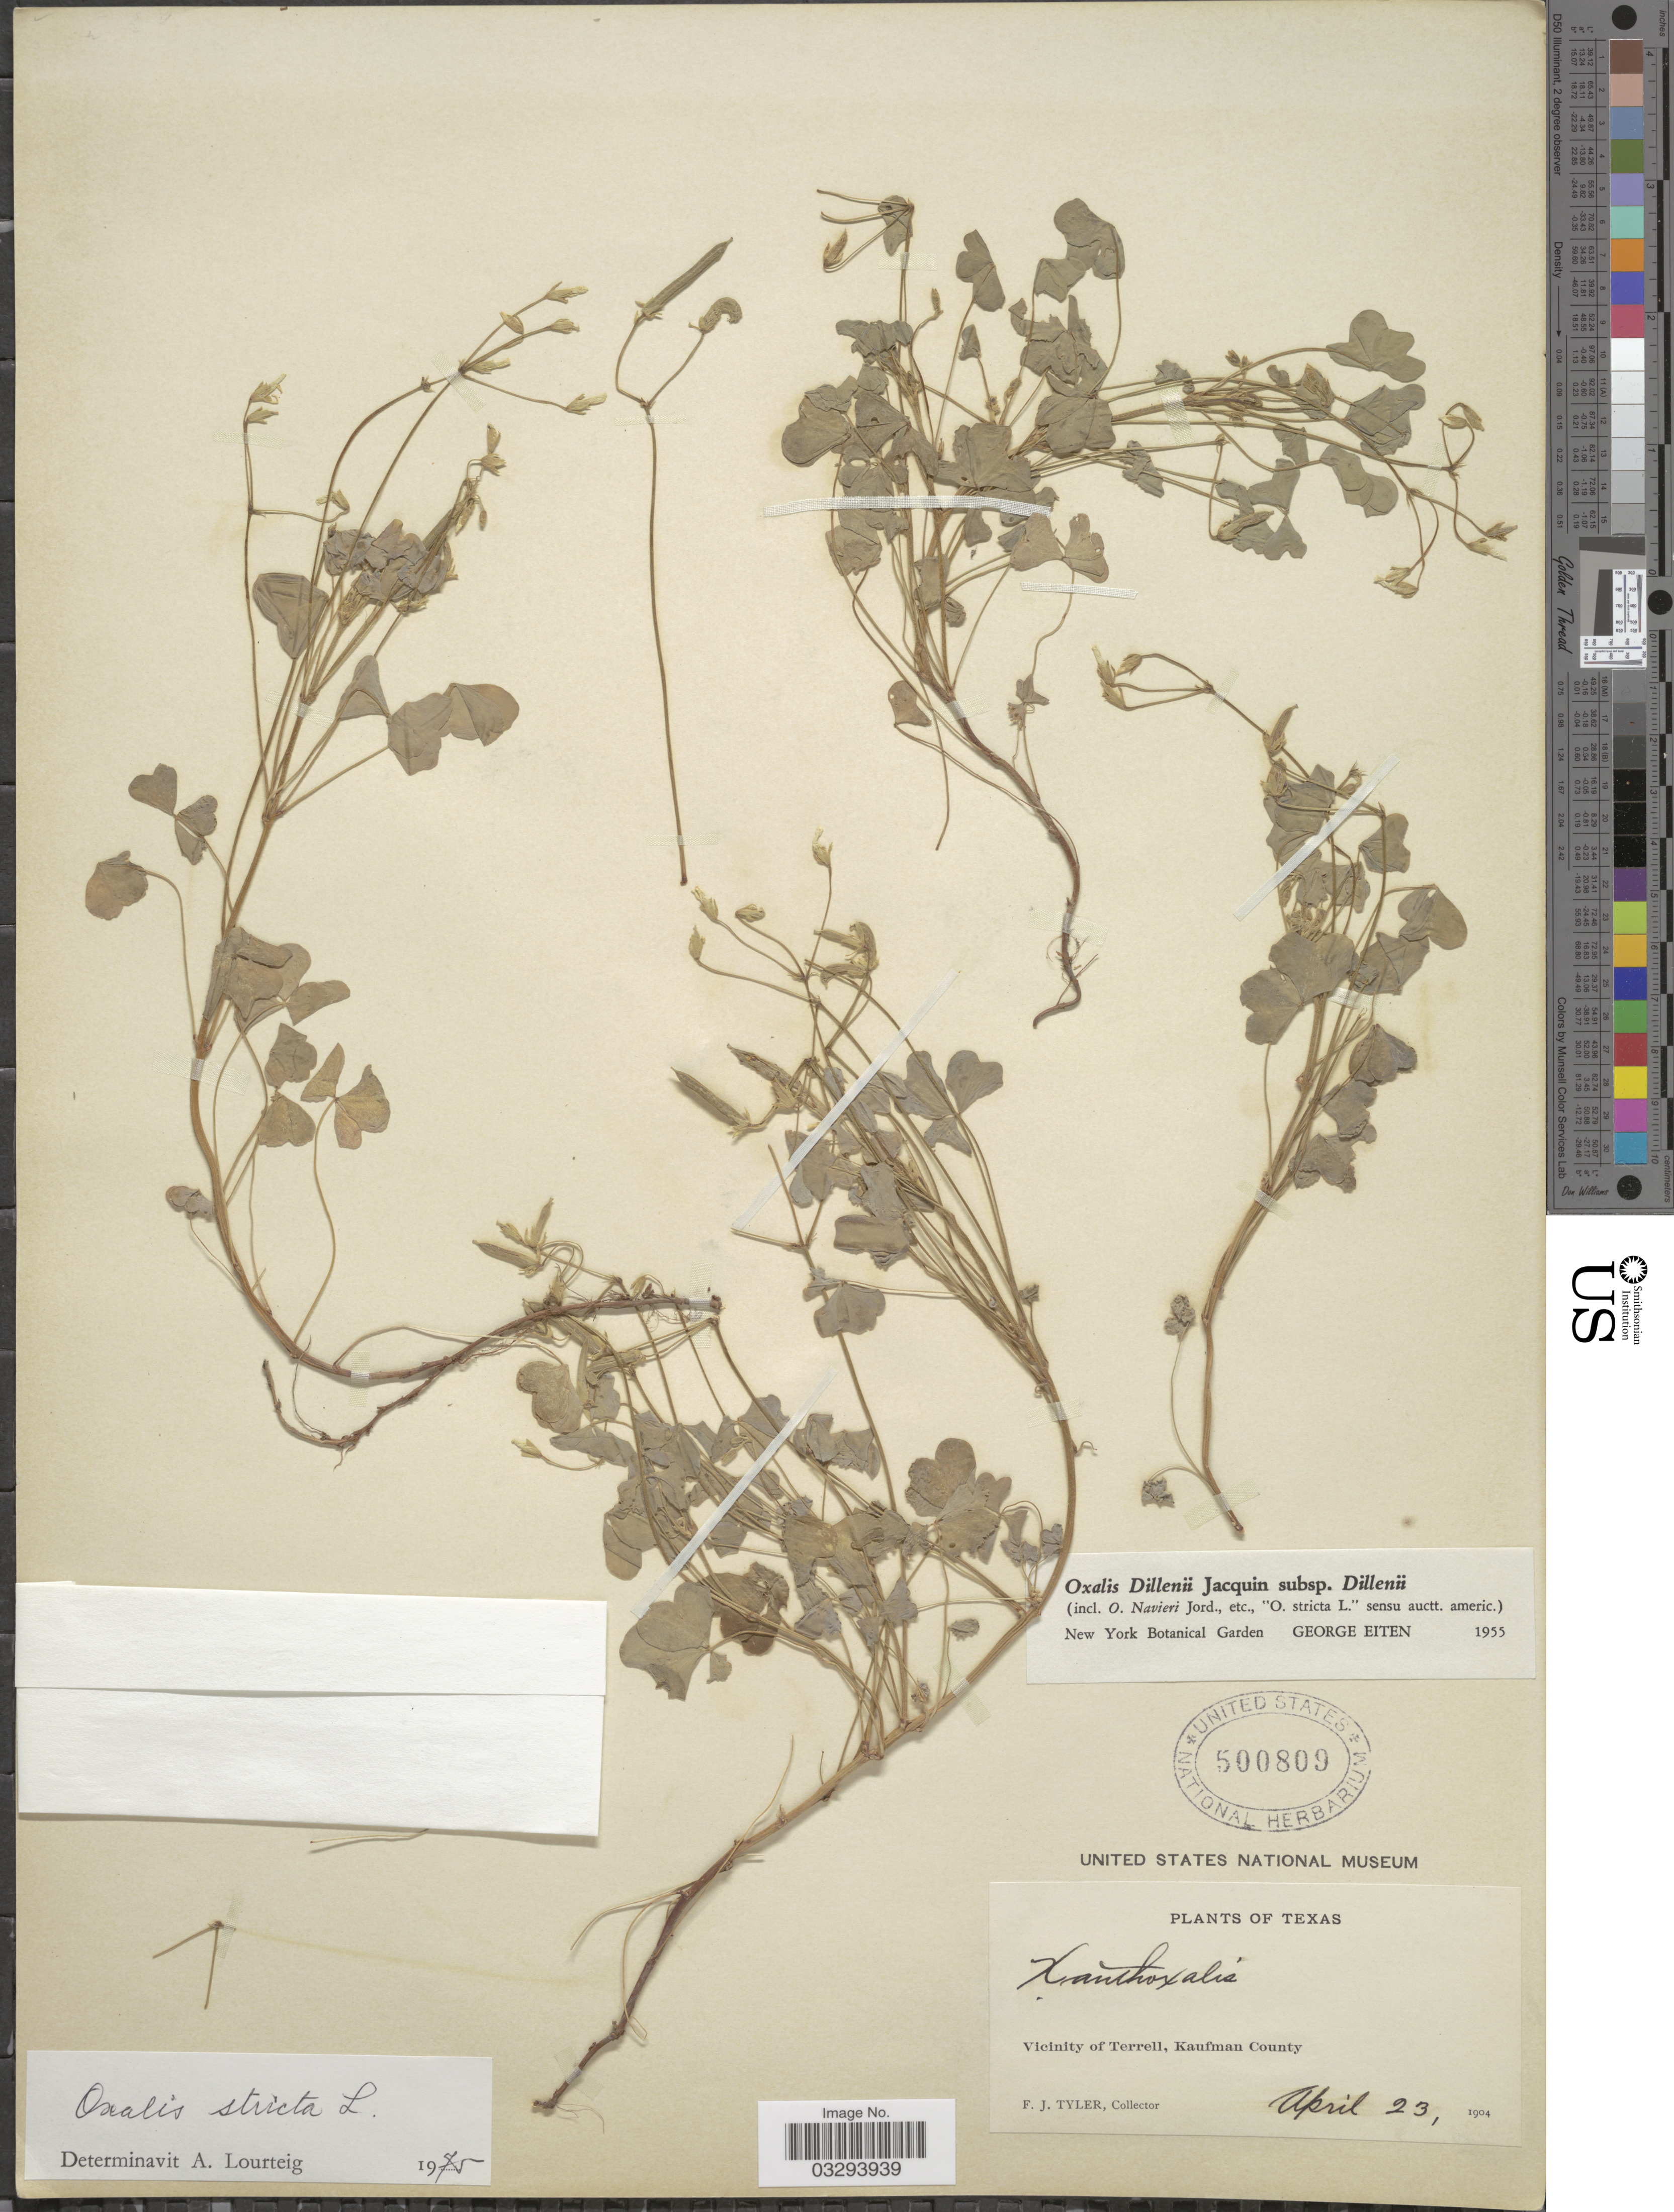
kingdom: Plantae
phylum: Tracheophyta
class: Magnoliopsida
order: Oxalidales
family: Oxalidaceae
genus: Oxalis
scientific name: Oxalis stricta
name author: L.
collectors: F. Tyler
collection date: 1904-04-23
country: United States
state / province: Texas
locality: Vicinity of Terrell, Kaufman County.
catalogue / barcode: US 500809